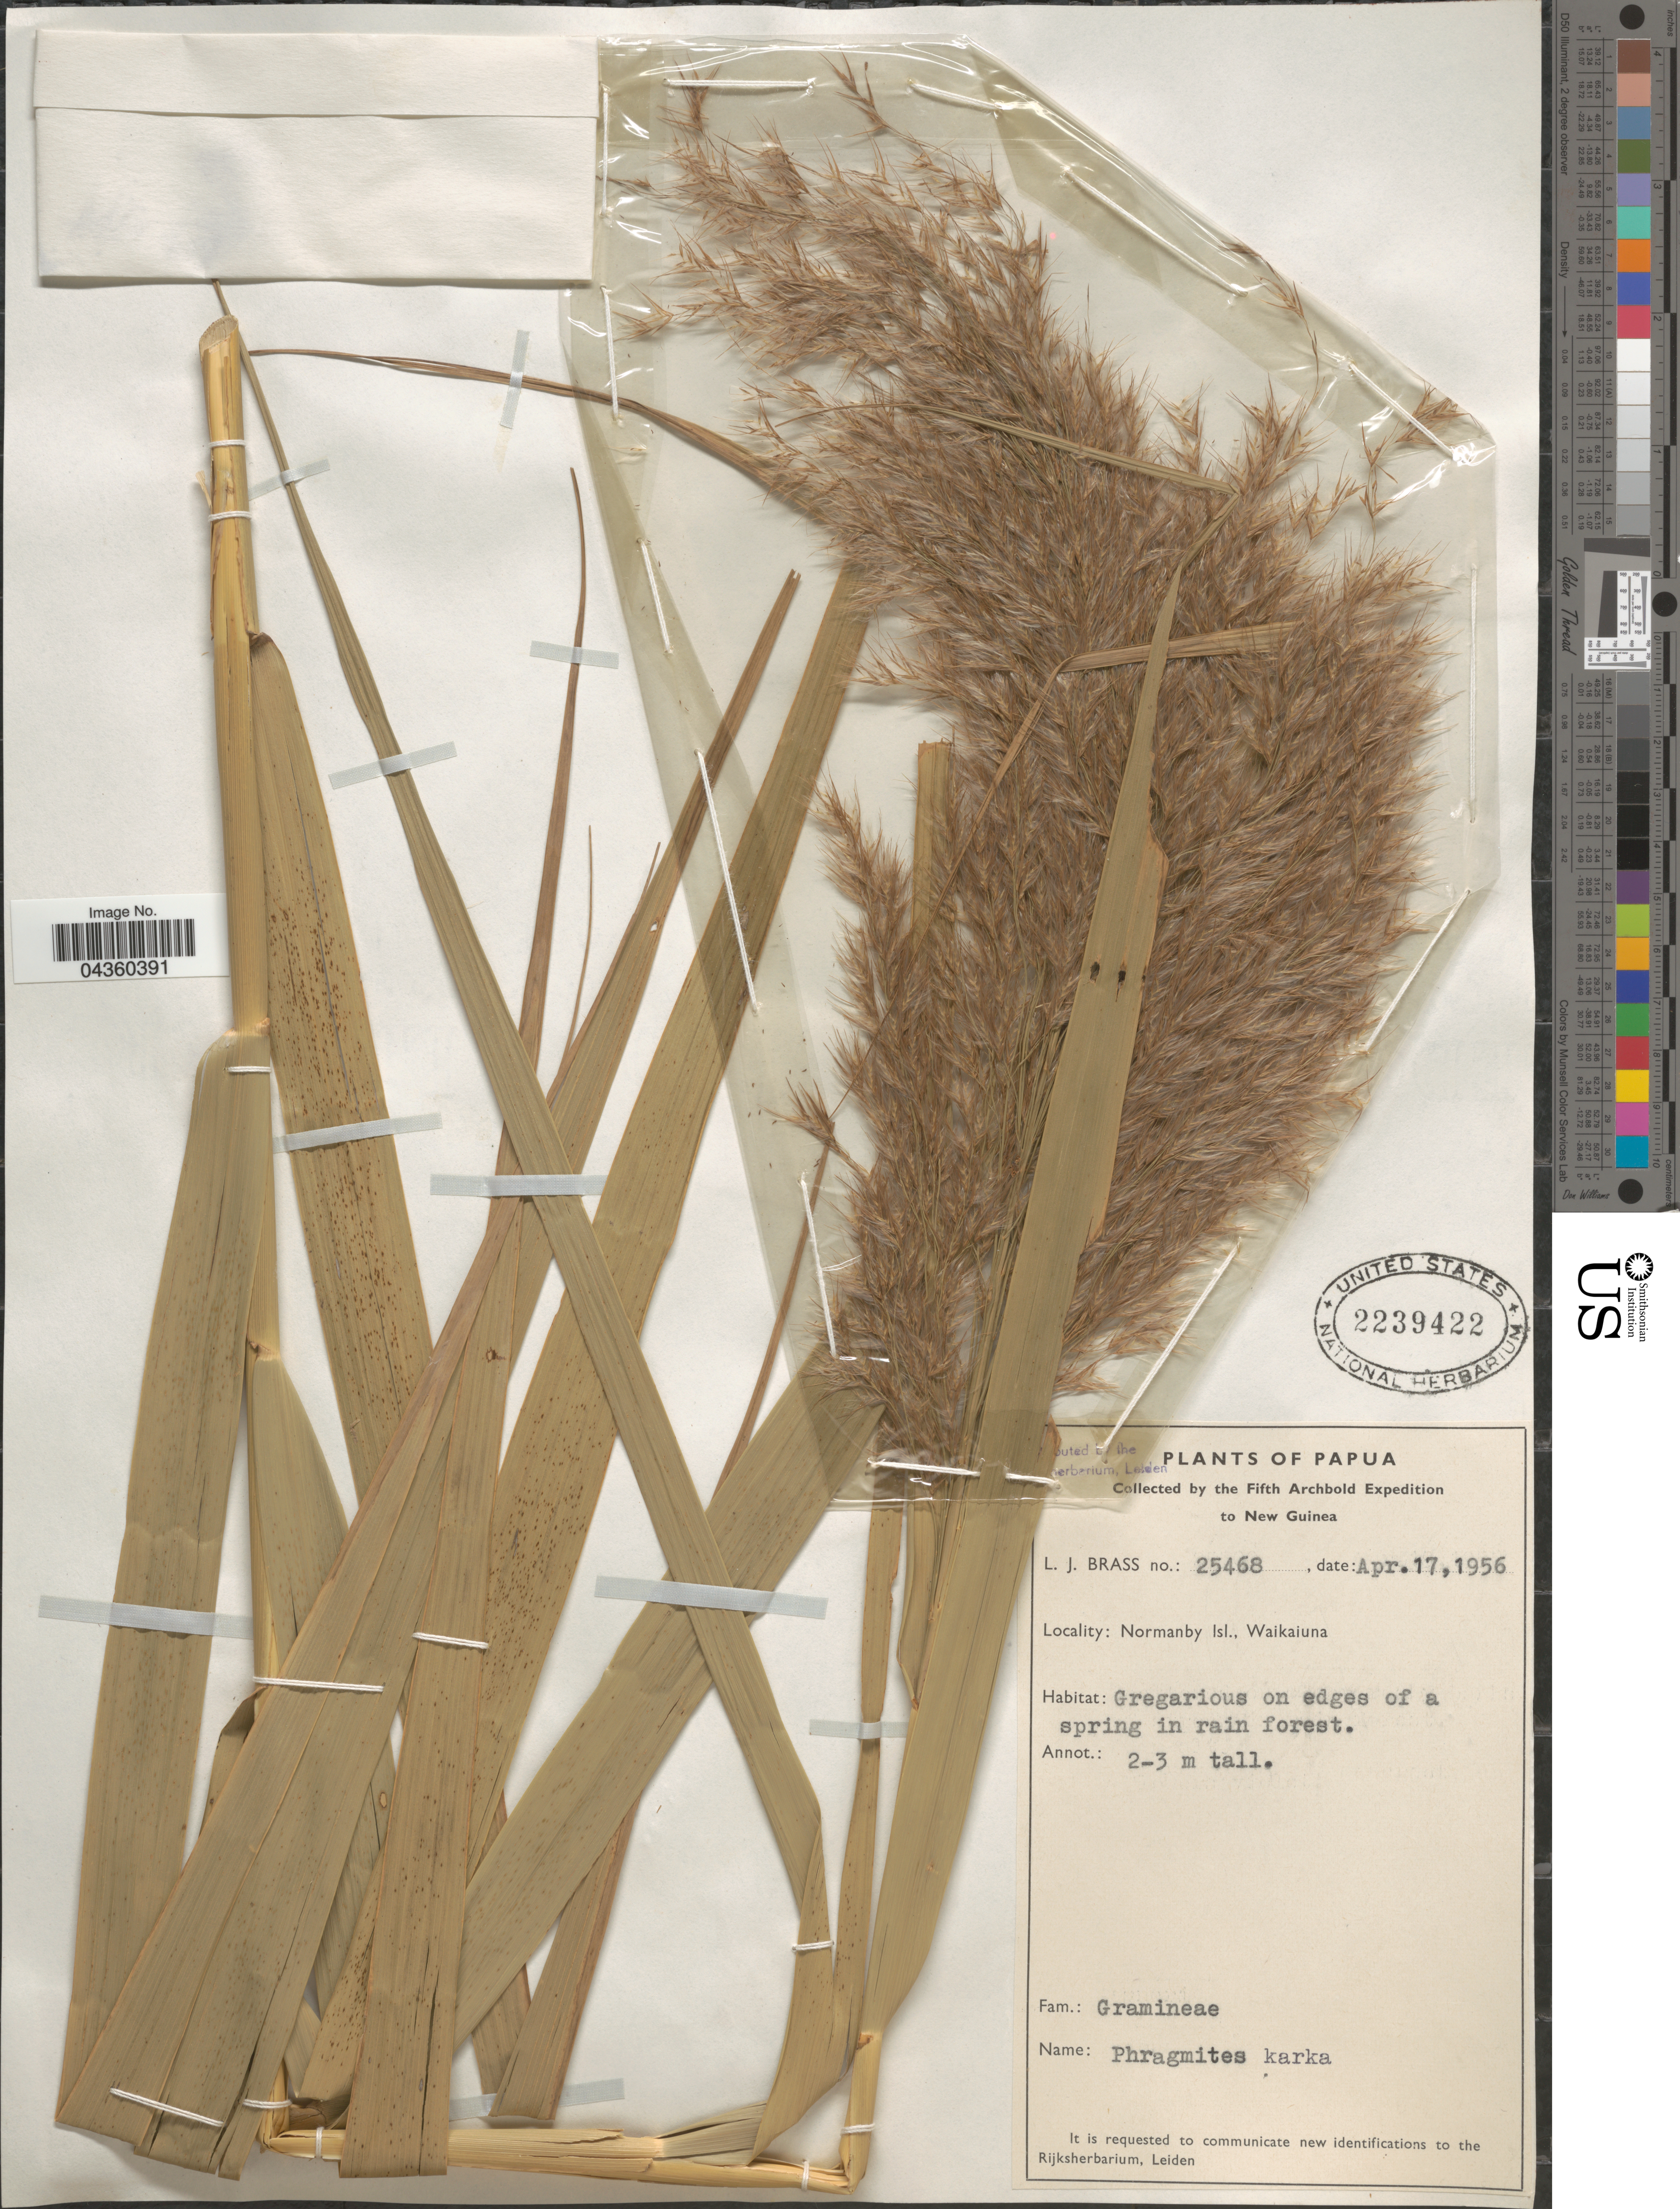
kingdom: Plantae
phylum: Tracheophyta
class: Liliopsida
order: Poales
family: Poaceae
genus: Phragmites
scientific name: Phragmites karka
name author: (Retz.) Trin. ex Steud.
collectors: L. J. Brass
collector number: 25468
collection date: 1956-04-17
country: Papua New Guinea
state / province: Milne Bay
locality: Papua. The Fifth Archbold Expedition to New Guinea. Normanby Isl., Waikaiuna.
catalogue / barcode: US 2239422